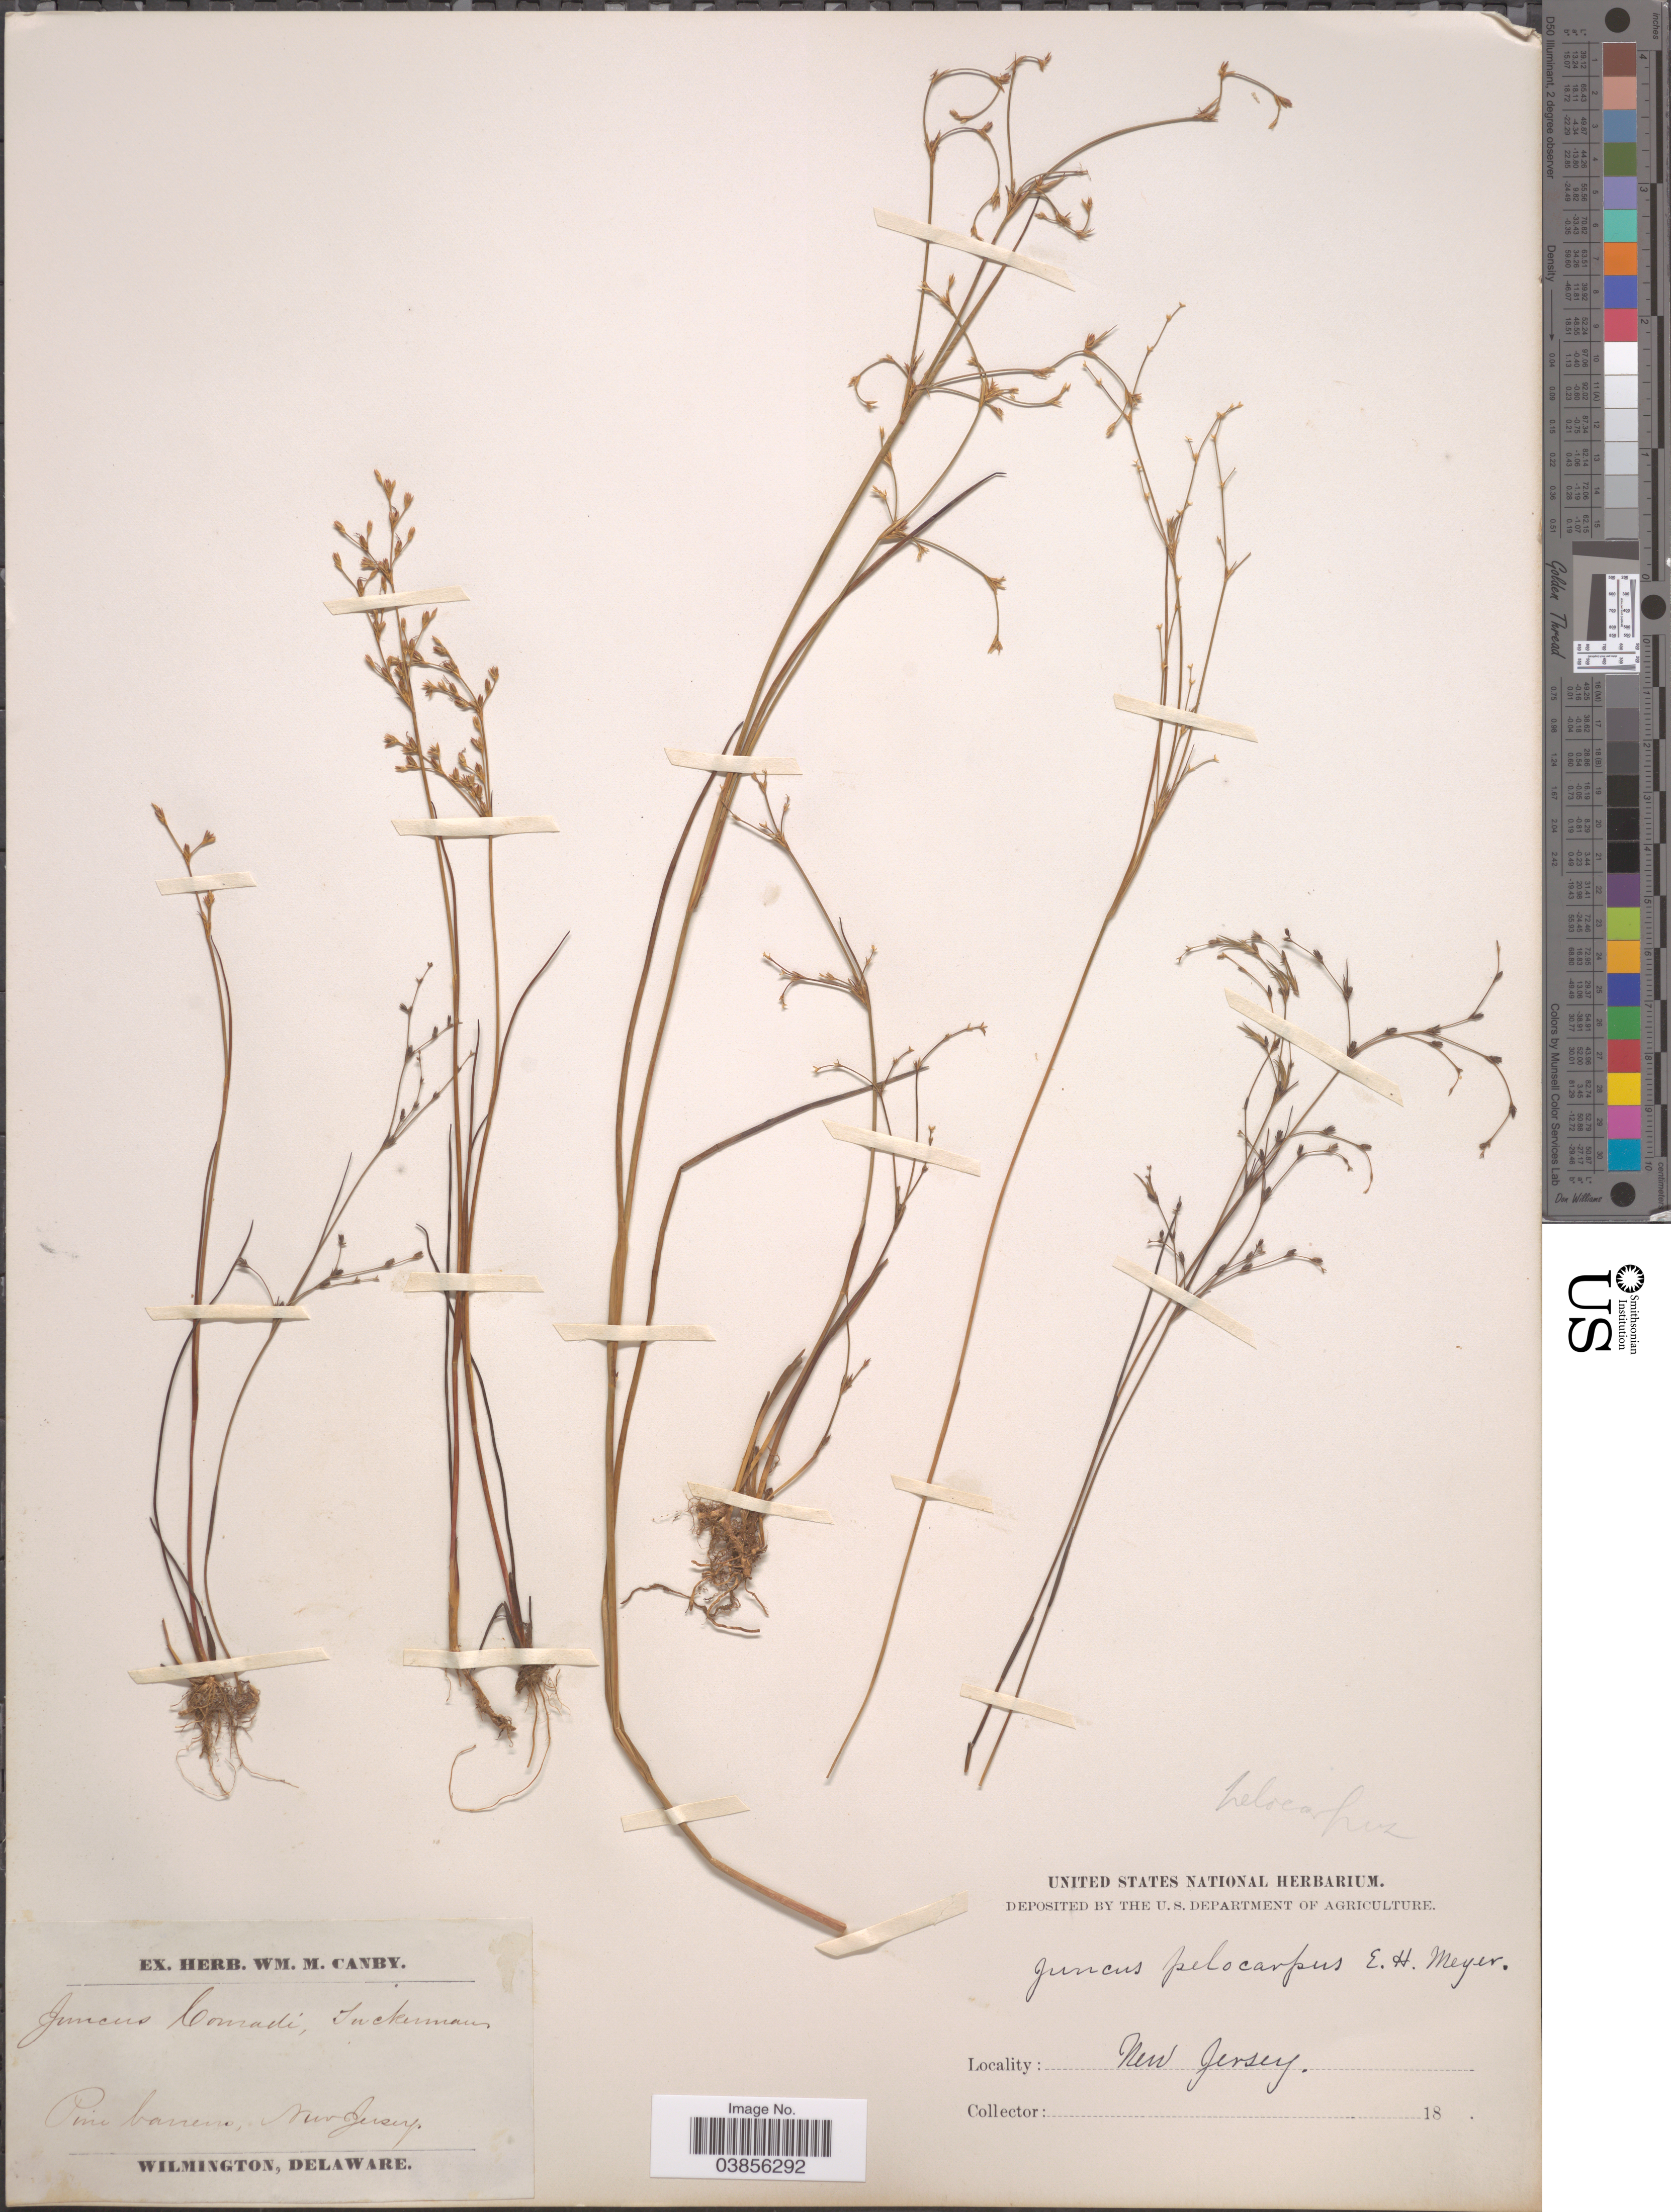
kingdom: Plantae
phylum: Tracheophyta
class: Liliopsida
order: Poales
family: Juncaceae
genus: Juncus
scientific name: Juncus pelocarpus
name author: E. Mey.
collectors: ex herb. W.M. Canby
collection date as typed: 18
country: United States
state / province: New Jersey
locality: Pin barrens.